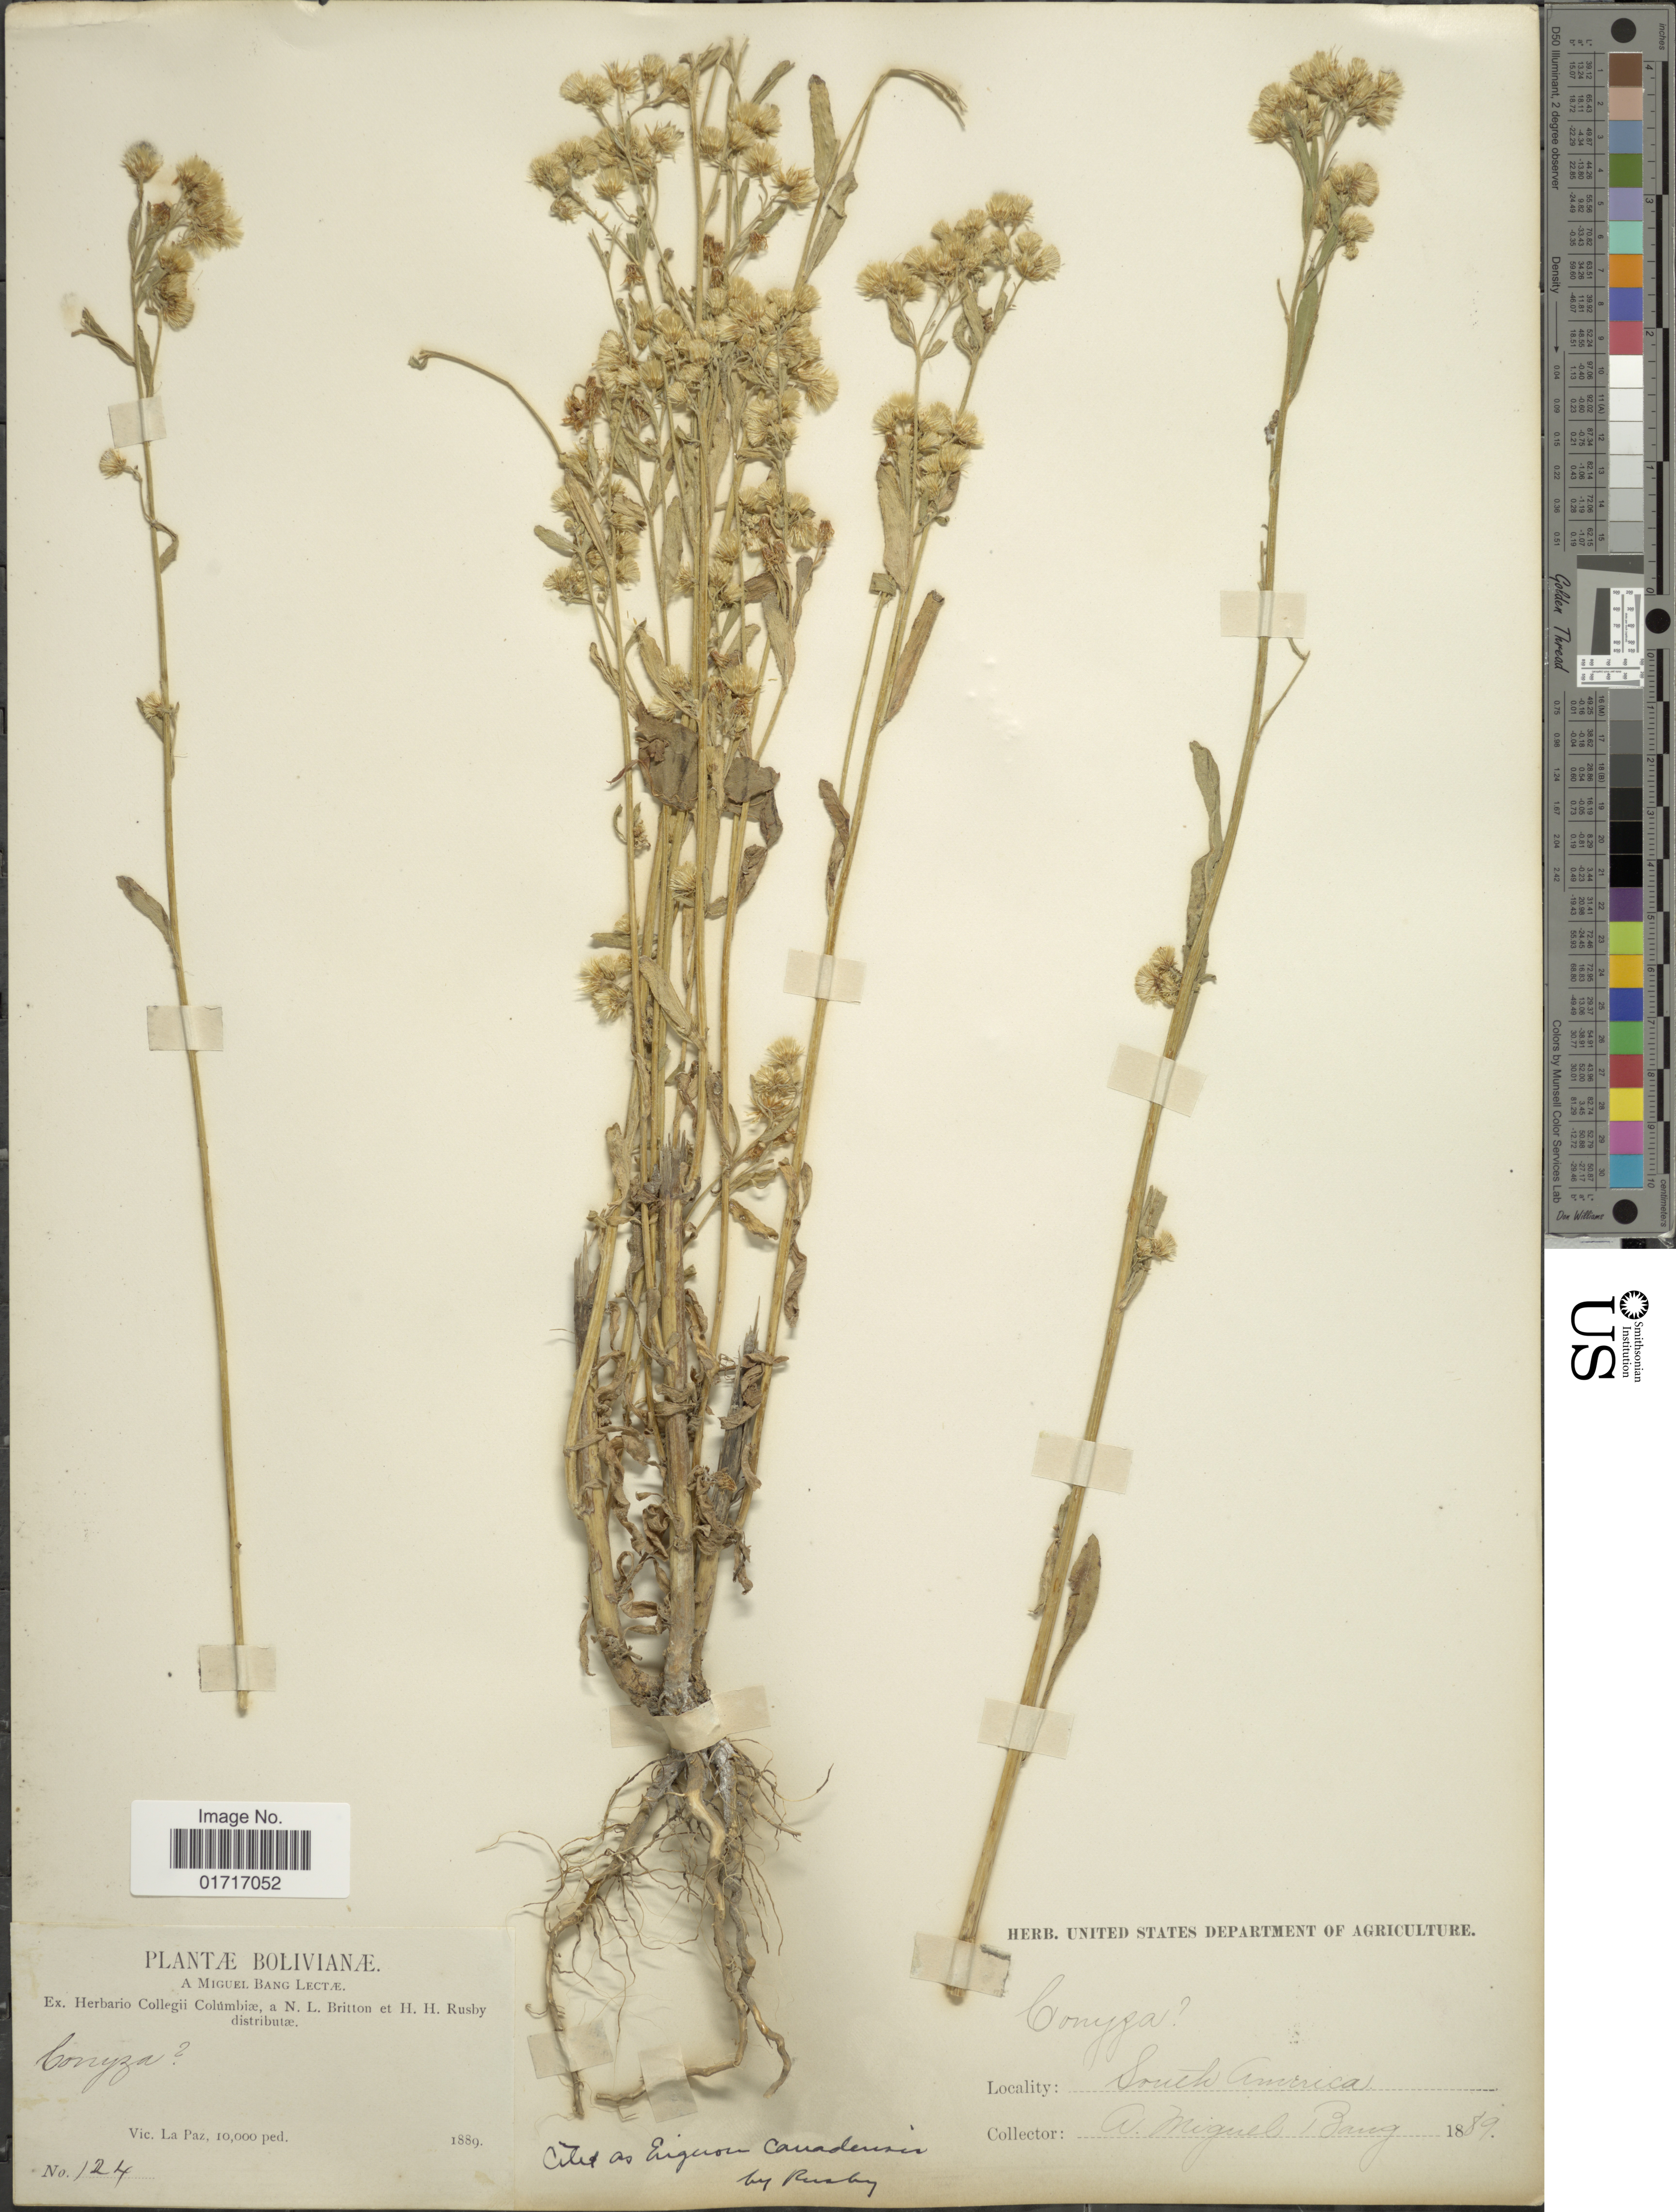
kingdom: Plantae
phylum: Tracheophyta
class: Magnoliopsida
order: Asterales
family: Asteraceae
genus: Conyza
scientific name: Conyza canadensis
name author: (L.) Cronq.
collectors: M. Bang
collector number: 124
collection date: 1889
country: Bolivia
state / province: La Paz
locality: Vic. La Paz.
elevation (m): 3048